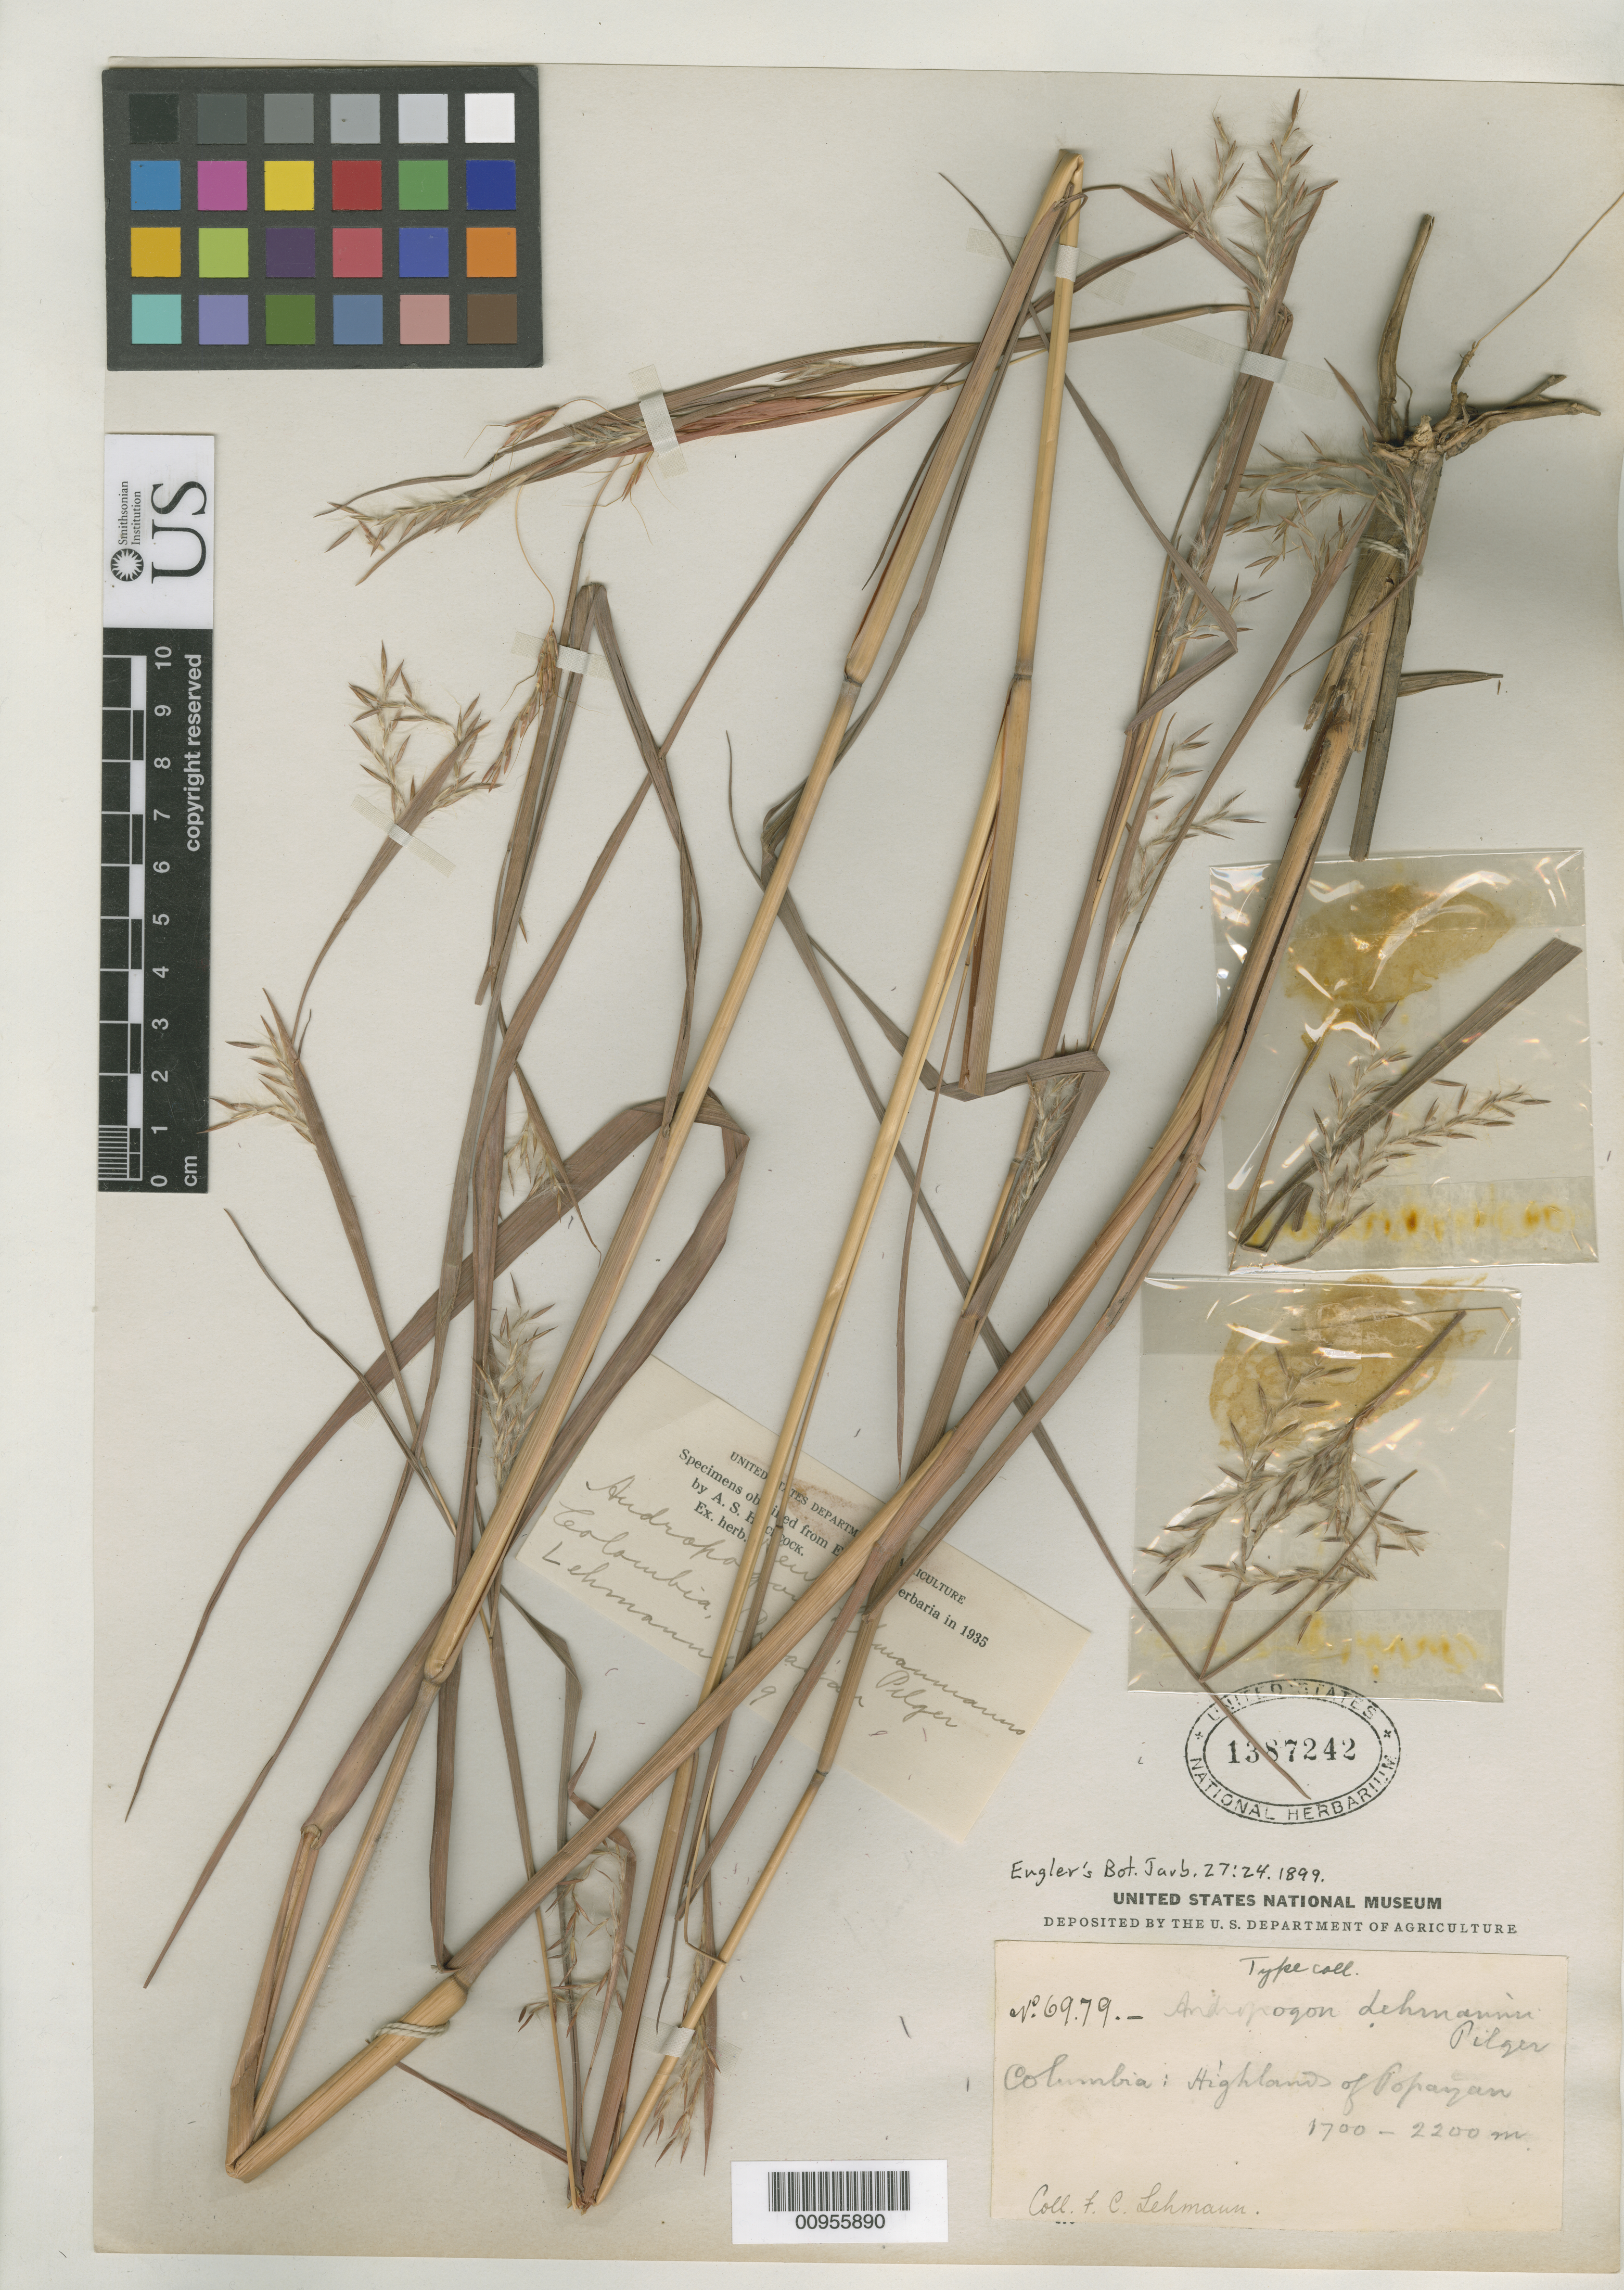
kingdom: Plantae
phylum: Tracheophyta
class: Liliopsida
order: Poales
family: Poaceae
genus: Andropogon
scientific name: Andropogon lehmannii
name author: Pilg.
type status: Isotype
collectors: F. C. Lehmann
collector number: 6979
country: Colombia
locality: Highlands of Popayan.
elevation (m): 1700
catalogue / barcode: US 1387242